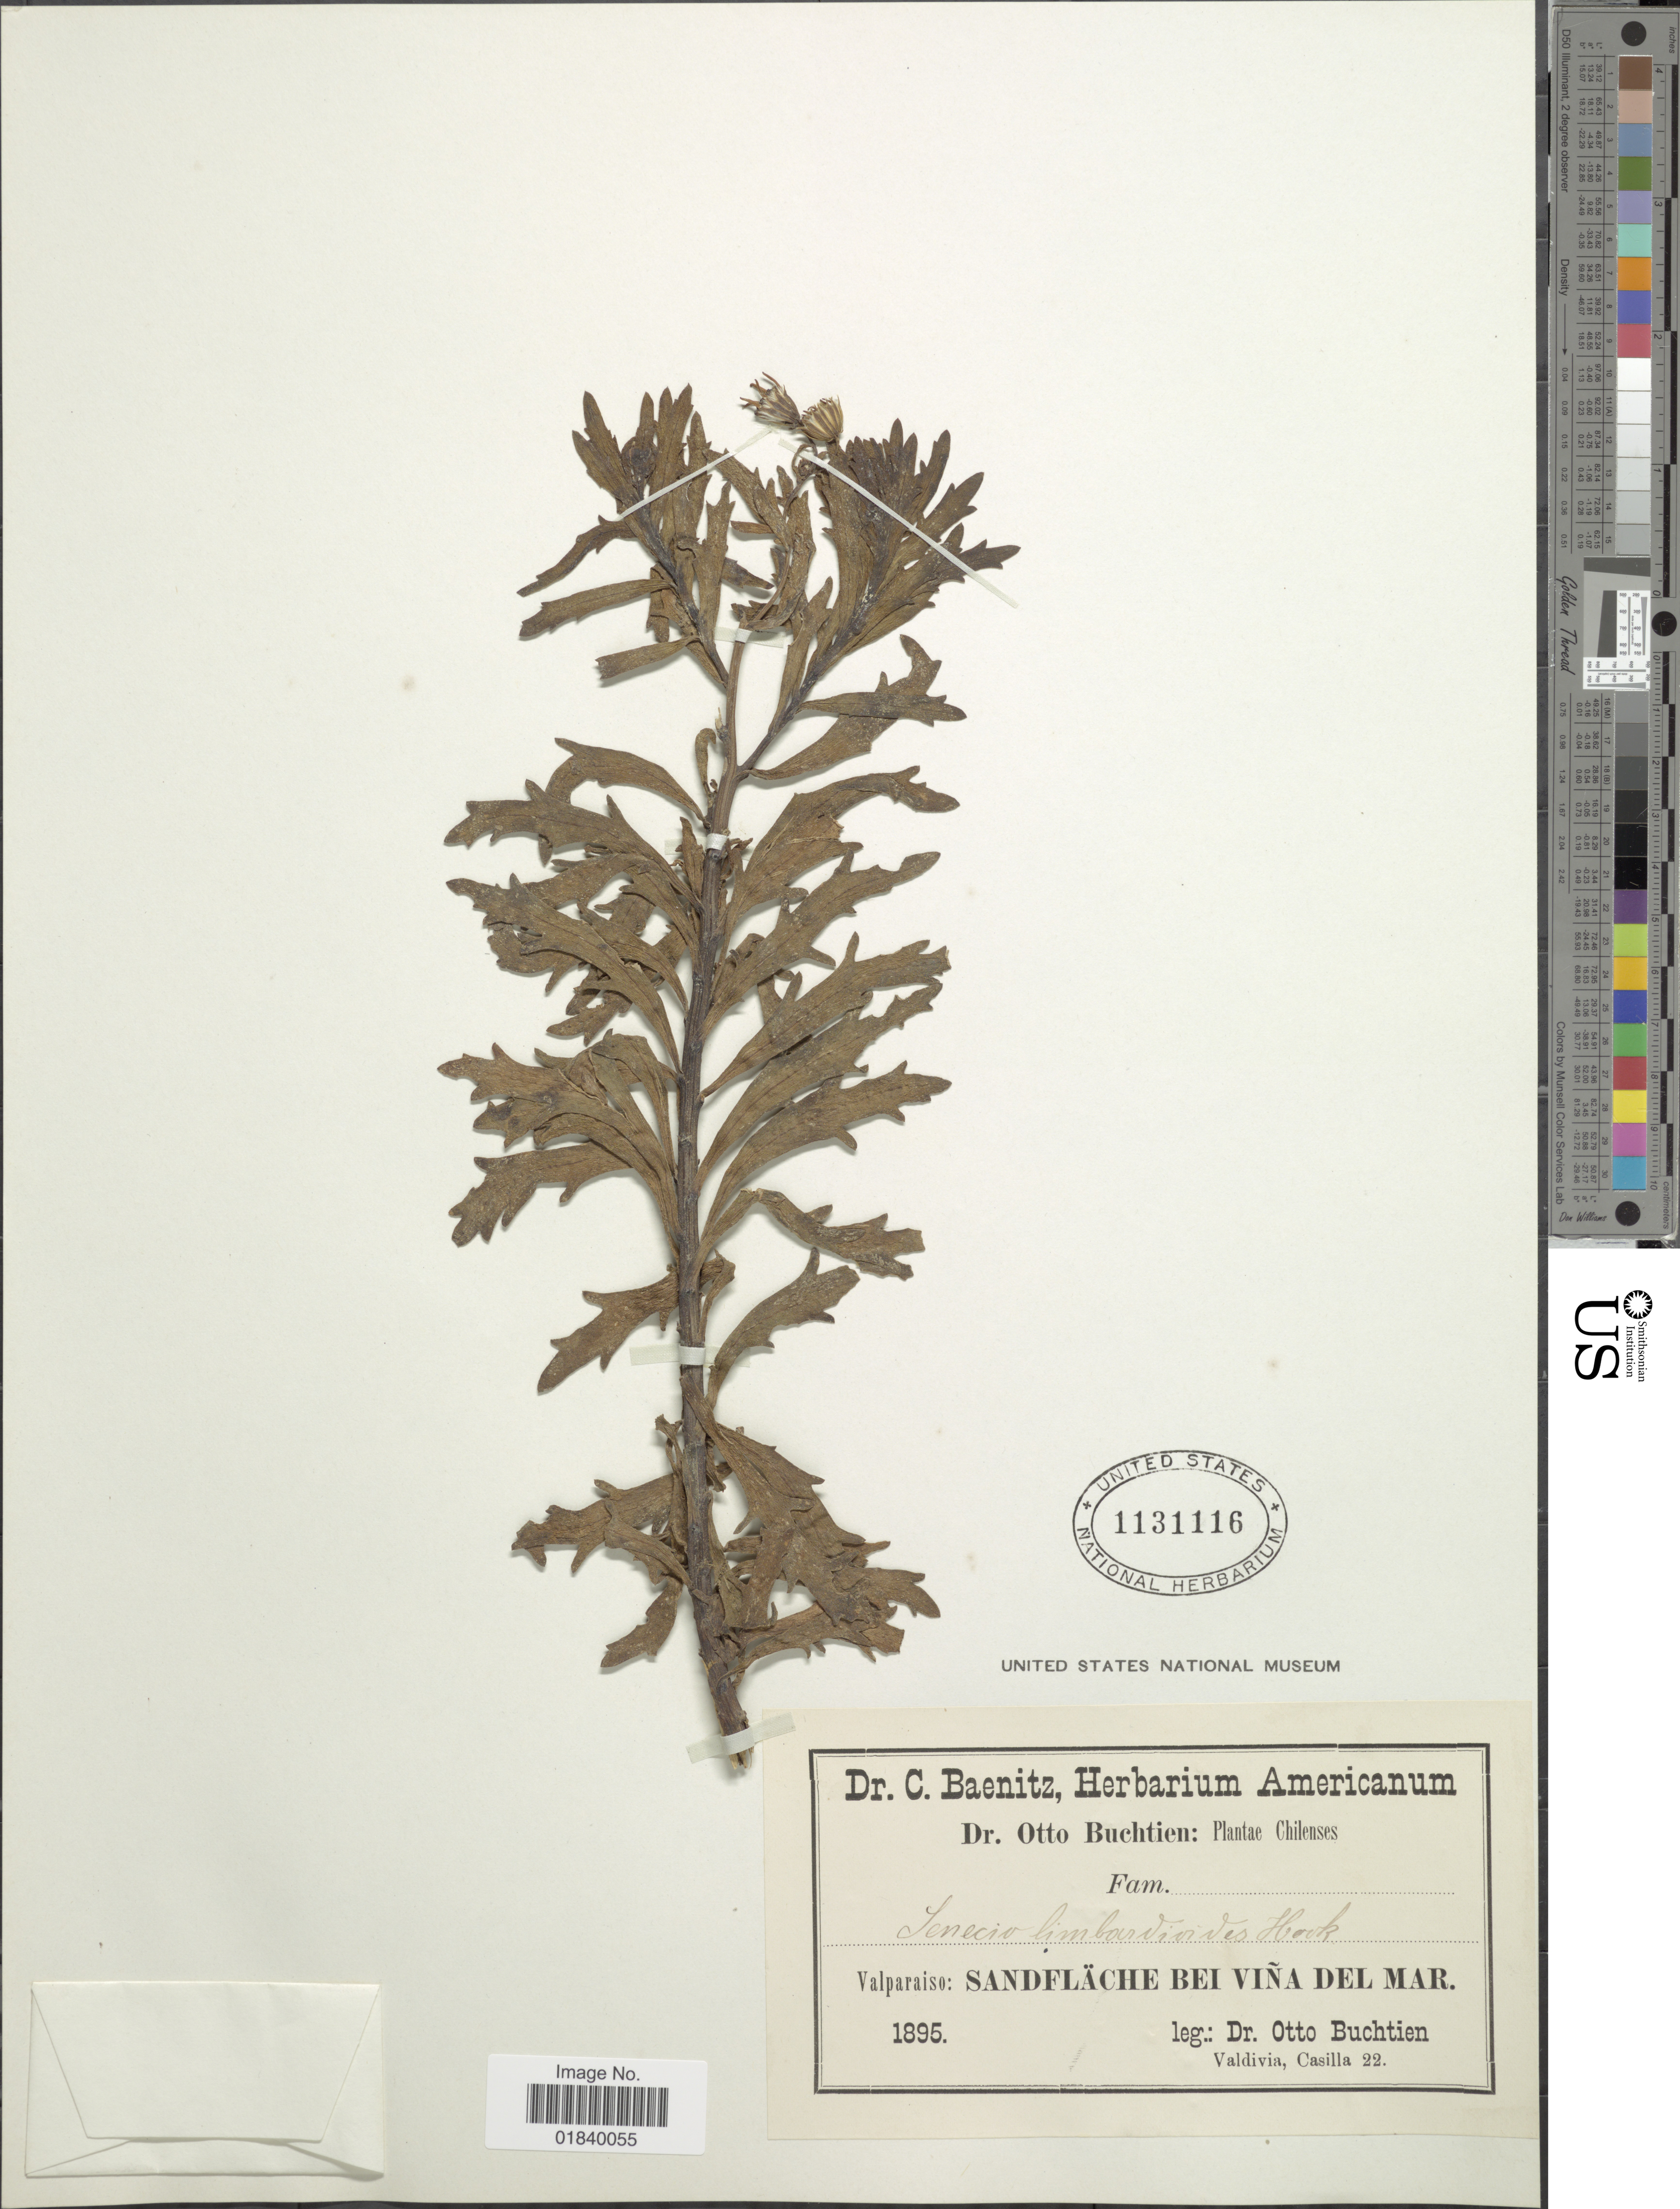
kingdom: Plantae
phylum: Tracheophyta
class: Magnoliopsida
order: Asterales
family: Asteraceae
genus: Senecio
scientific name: Senecio paucidentatus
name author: DC.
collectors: O. Buchtien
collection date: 1895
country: Chile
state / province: Valparaíso (V)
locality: Valparaiso: Sandflache Bei Vina del Mar.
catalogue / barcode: US 1131116